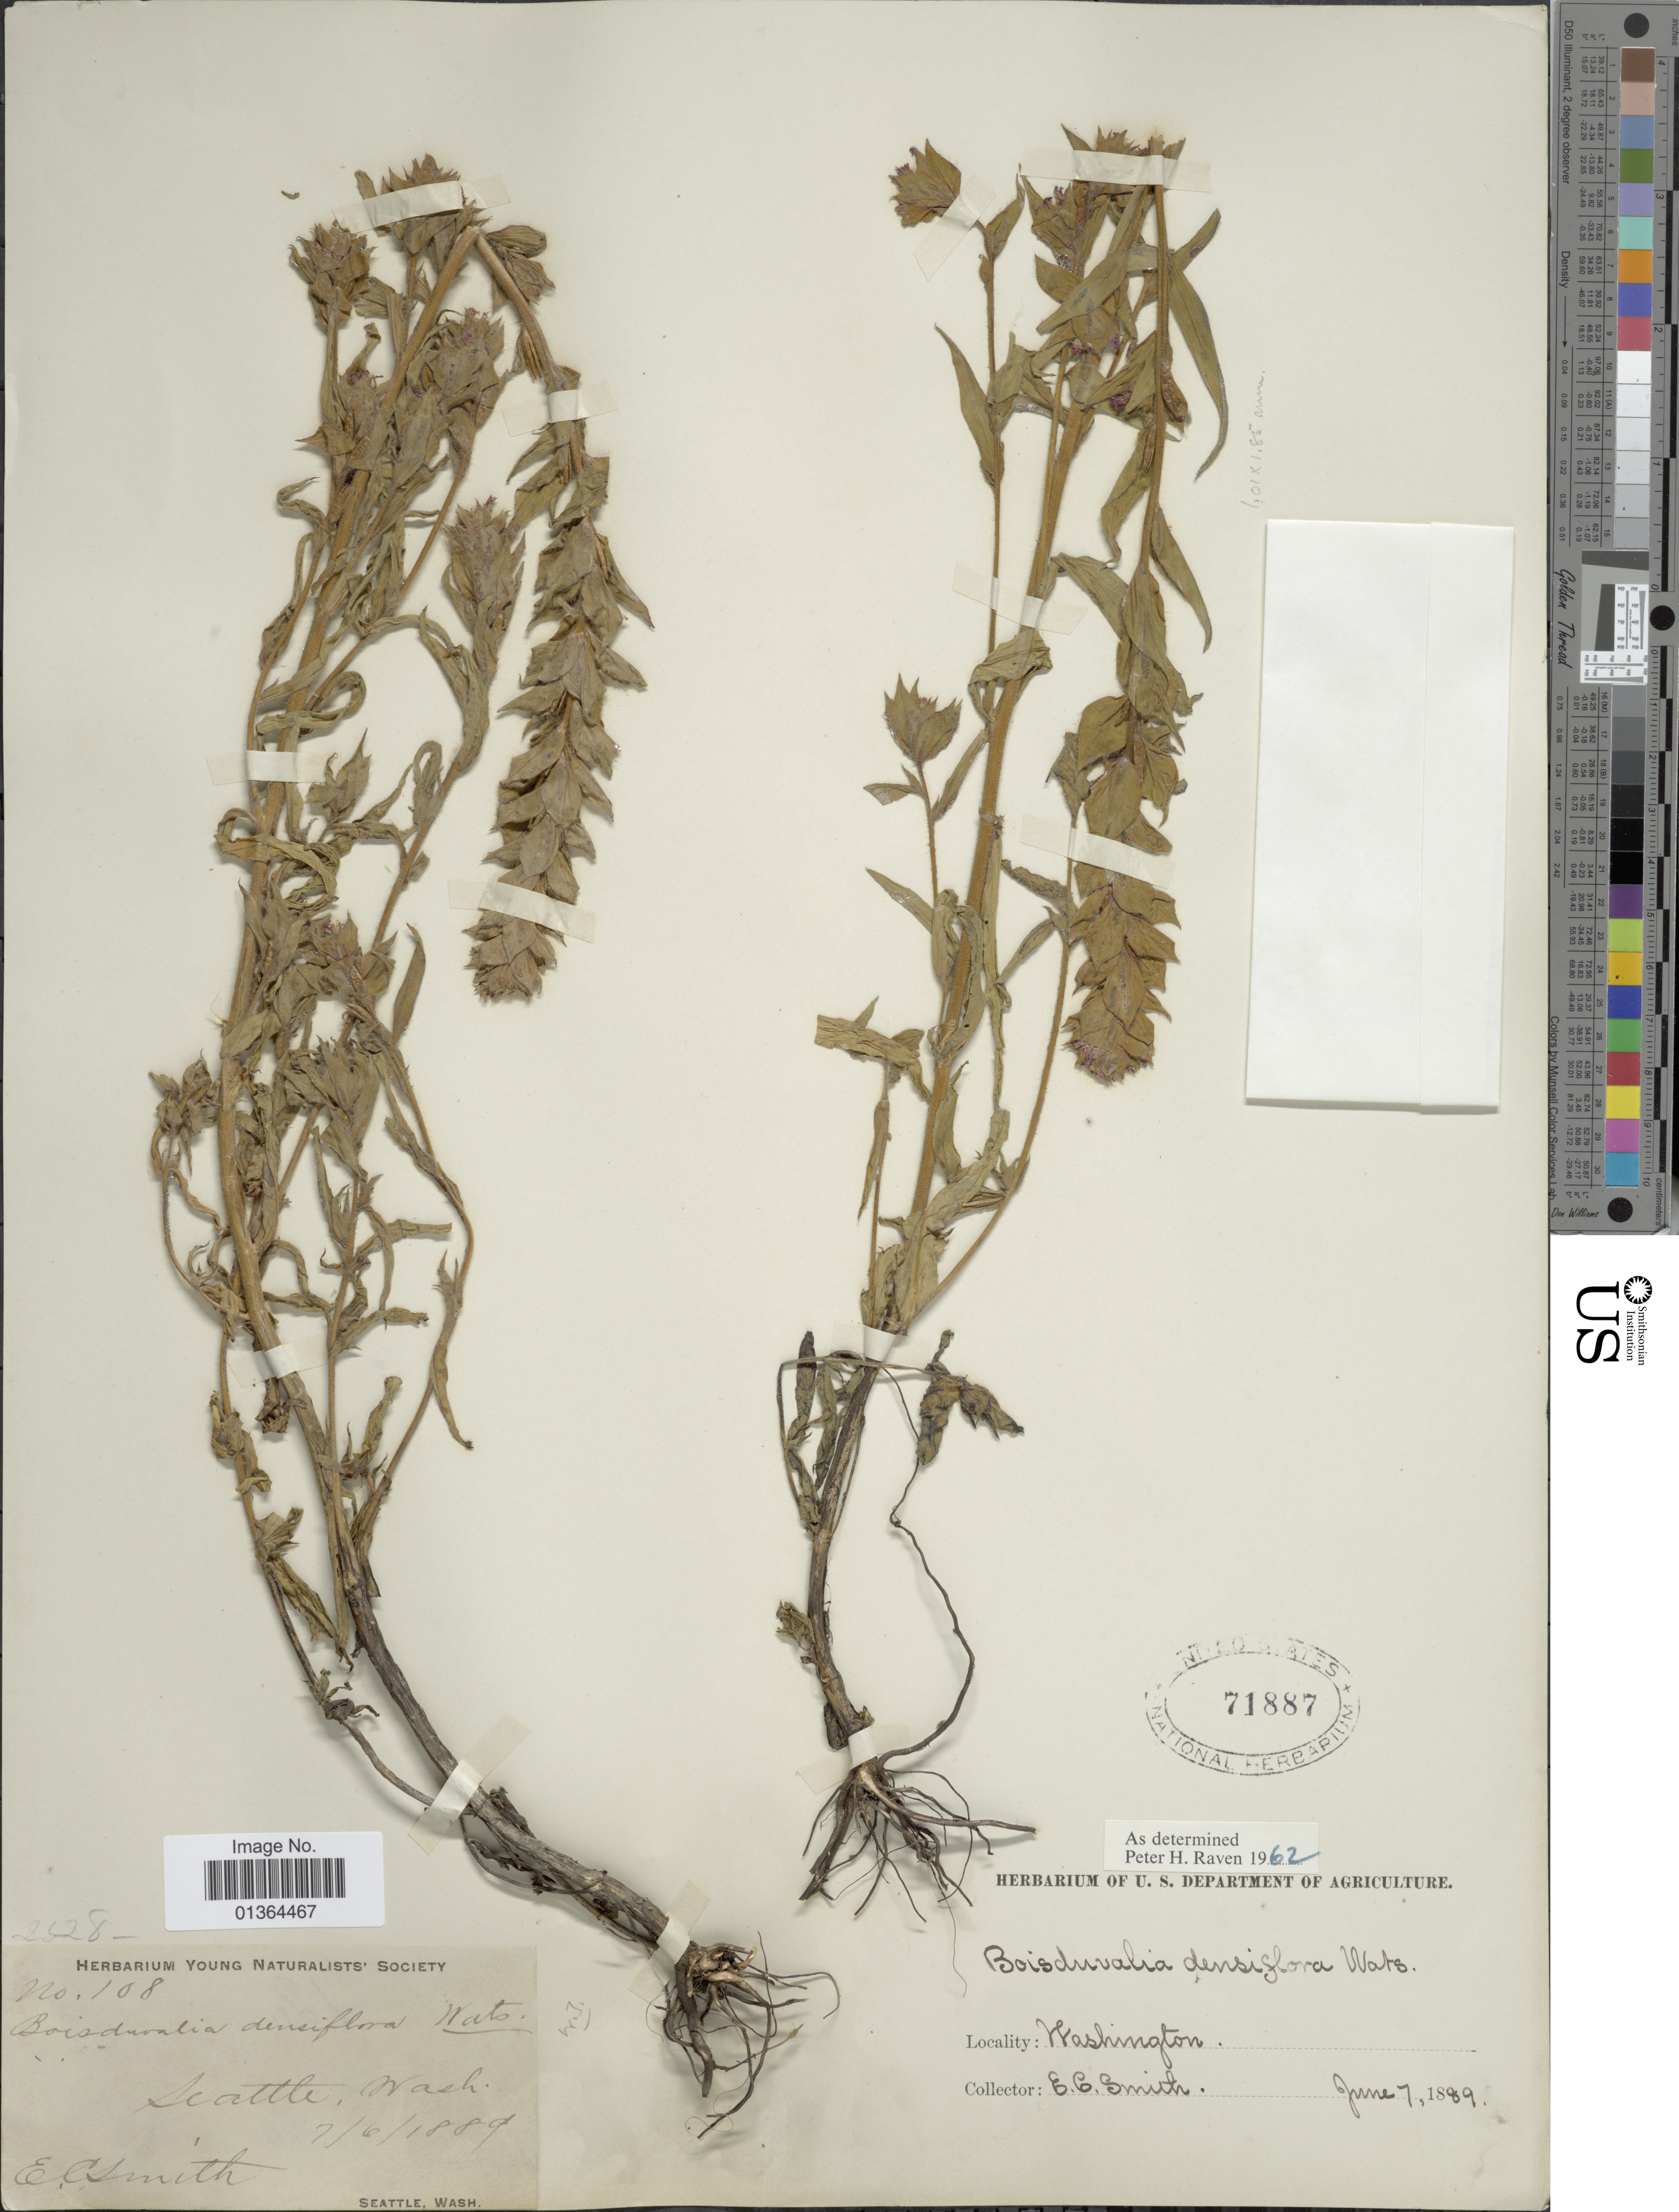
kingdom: Plantae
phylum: Tracheophyta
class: Magnoliopsida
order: Myrtales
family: Onagraceae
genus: Epilobium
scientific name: Epilobium densiflorum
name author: (Lindl.) Hoch & P.H. Raven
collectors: E. Smith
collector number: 108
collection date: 1889-06-07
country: United States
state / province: Washington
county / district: King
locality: Seattle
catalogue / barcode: US 71887